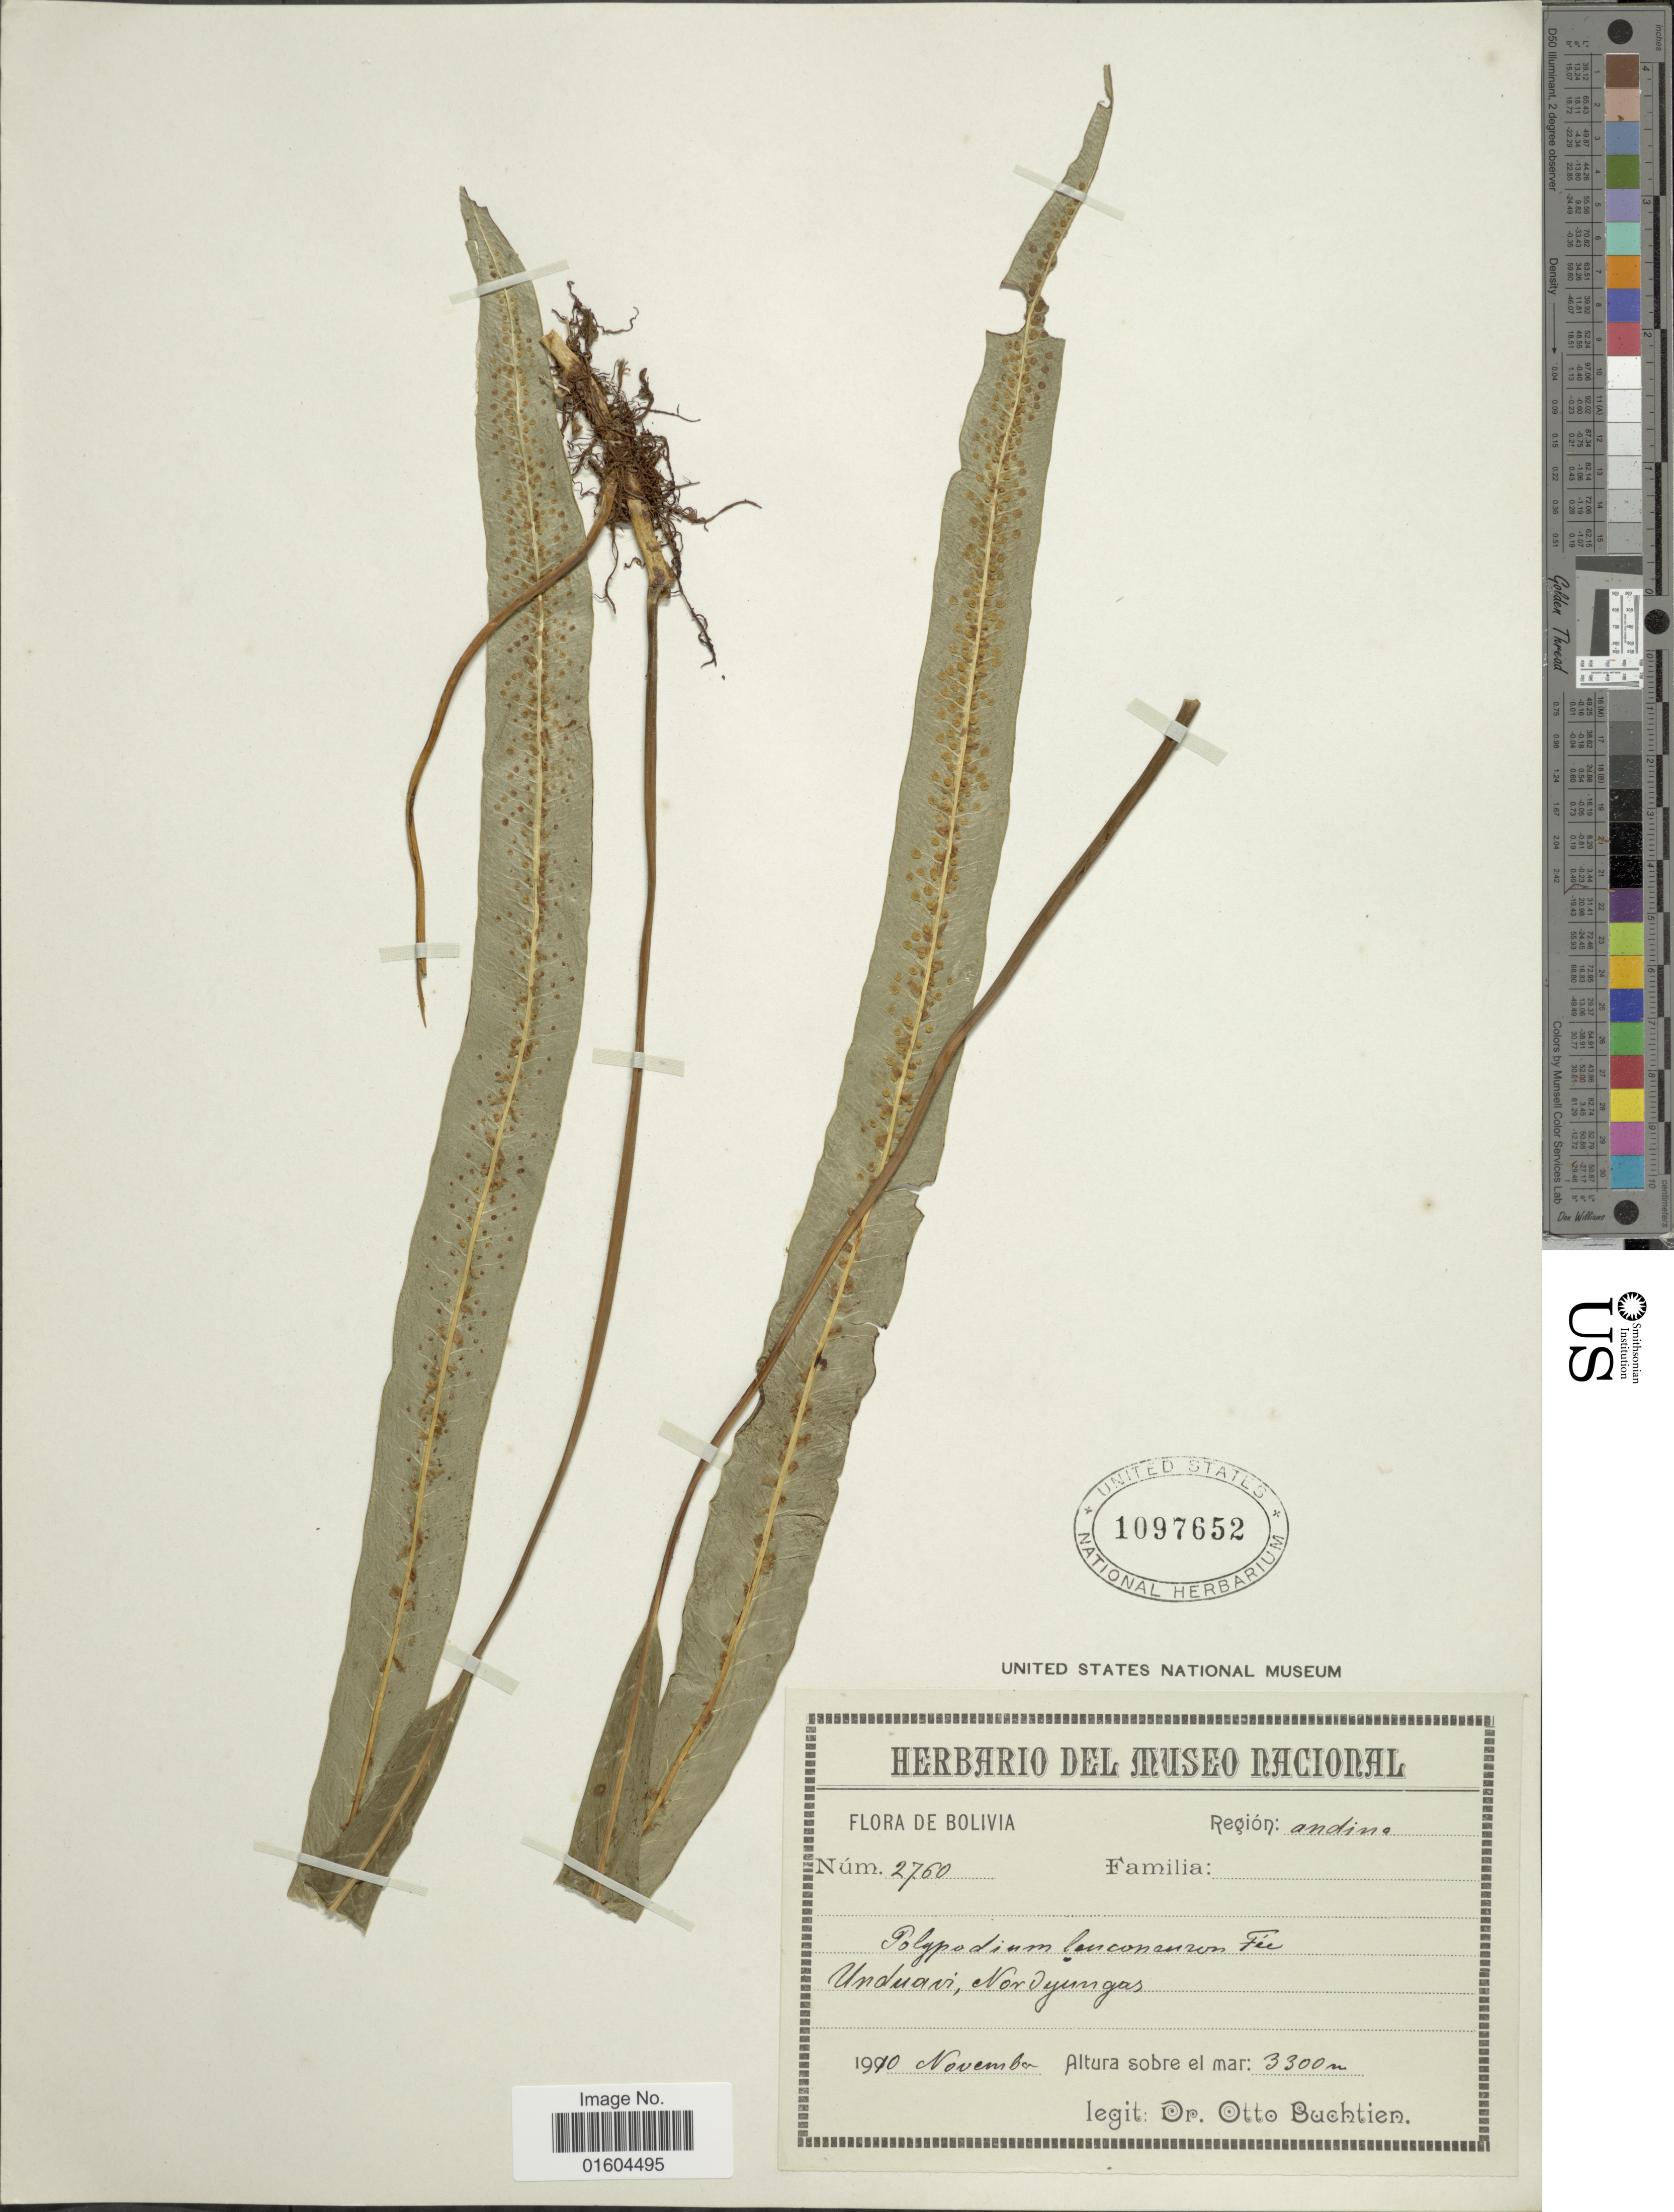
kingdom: Plantae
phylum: Tracheophyta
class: Polypodiopsida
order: Polypodiales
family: Polypodiaceae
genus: Campyloneurum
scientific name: Campyloneurum lorentzii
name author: (Hieron.) Ching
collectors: O. Buchtien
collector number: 2760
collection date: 1910-11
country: Bolivia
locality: Bolivia, Region: Andino, Unduair, Nord yungas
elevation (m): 3300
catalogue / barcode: US 1097652